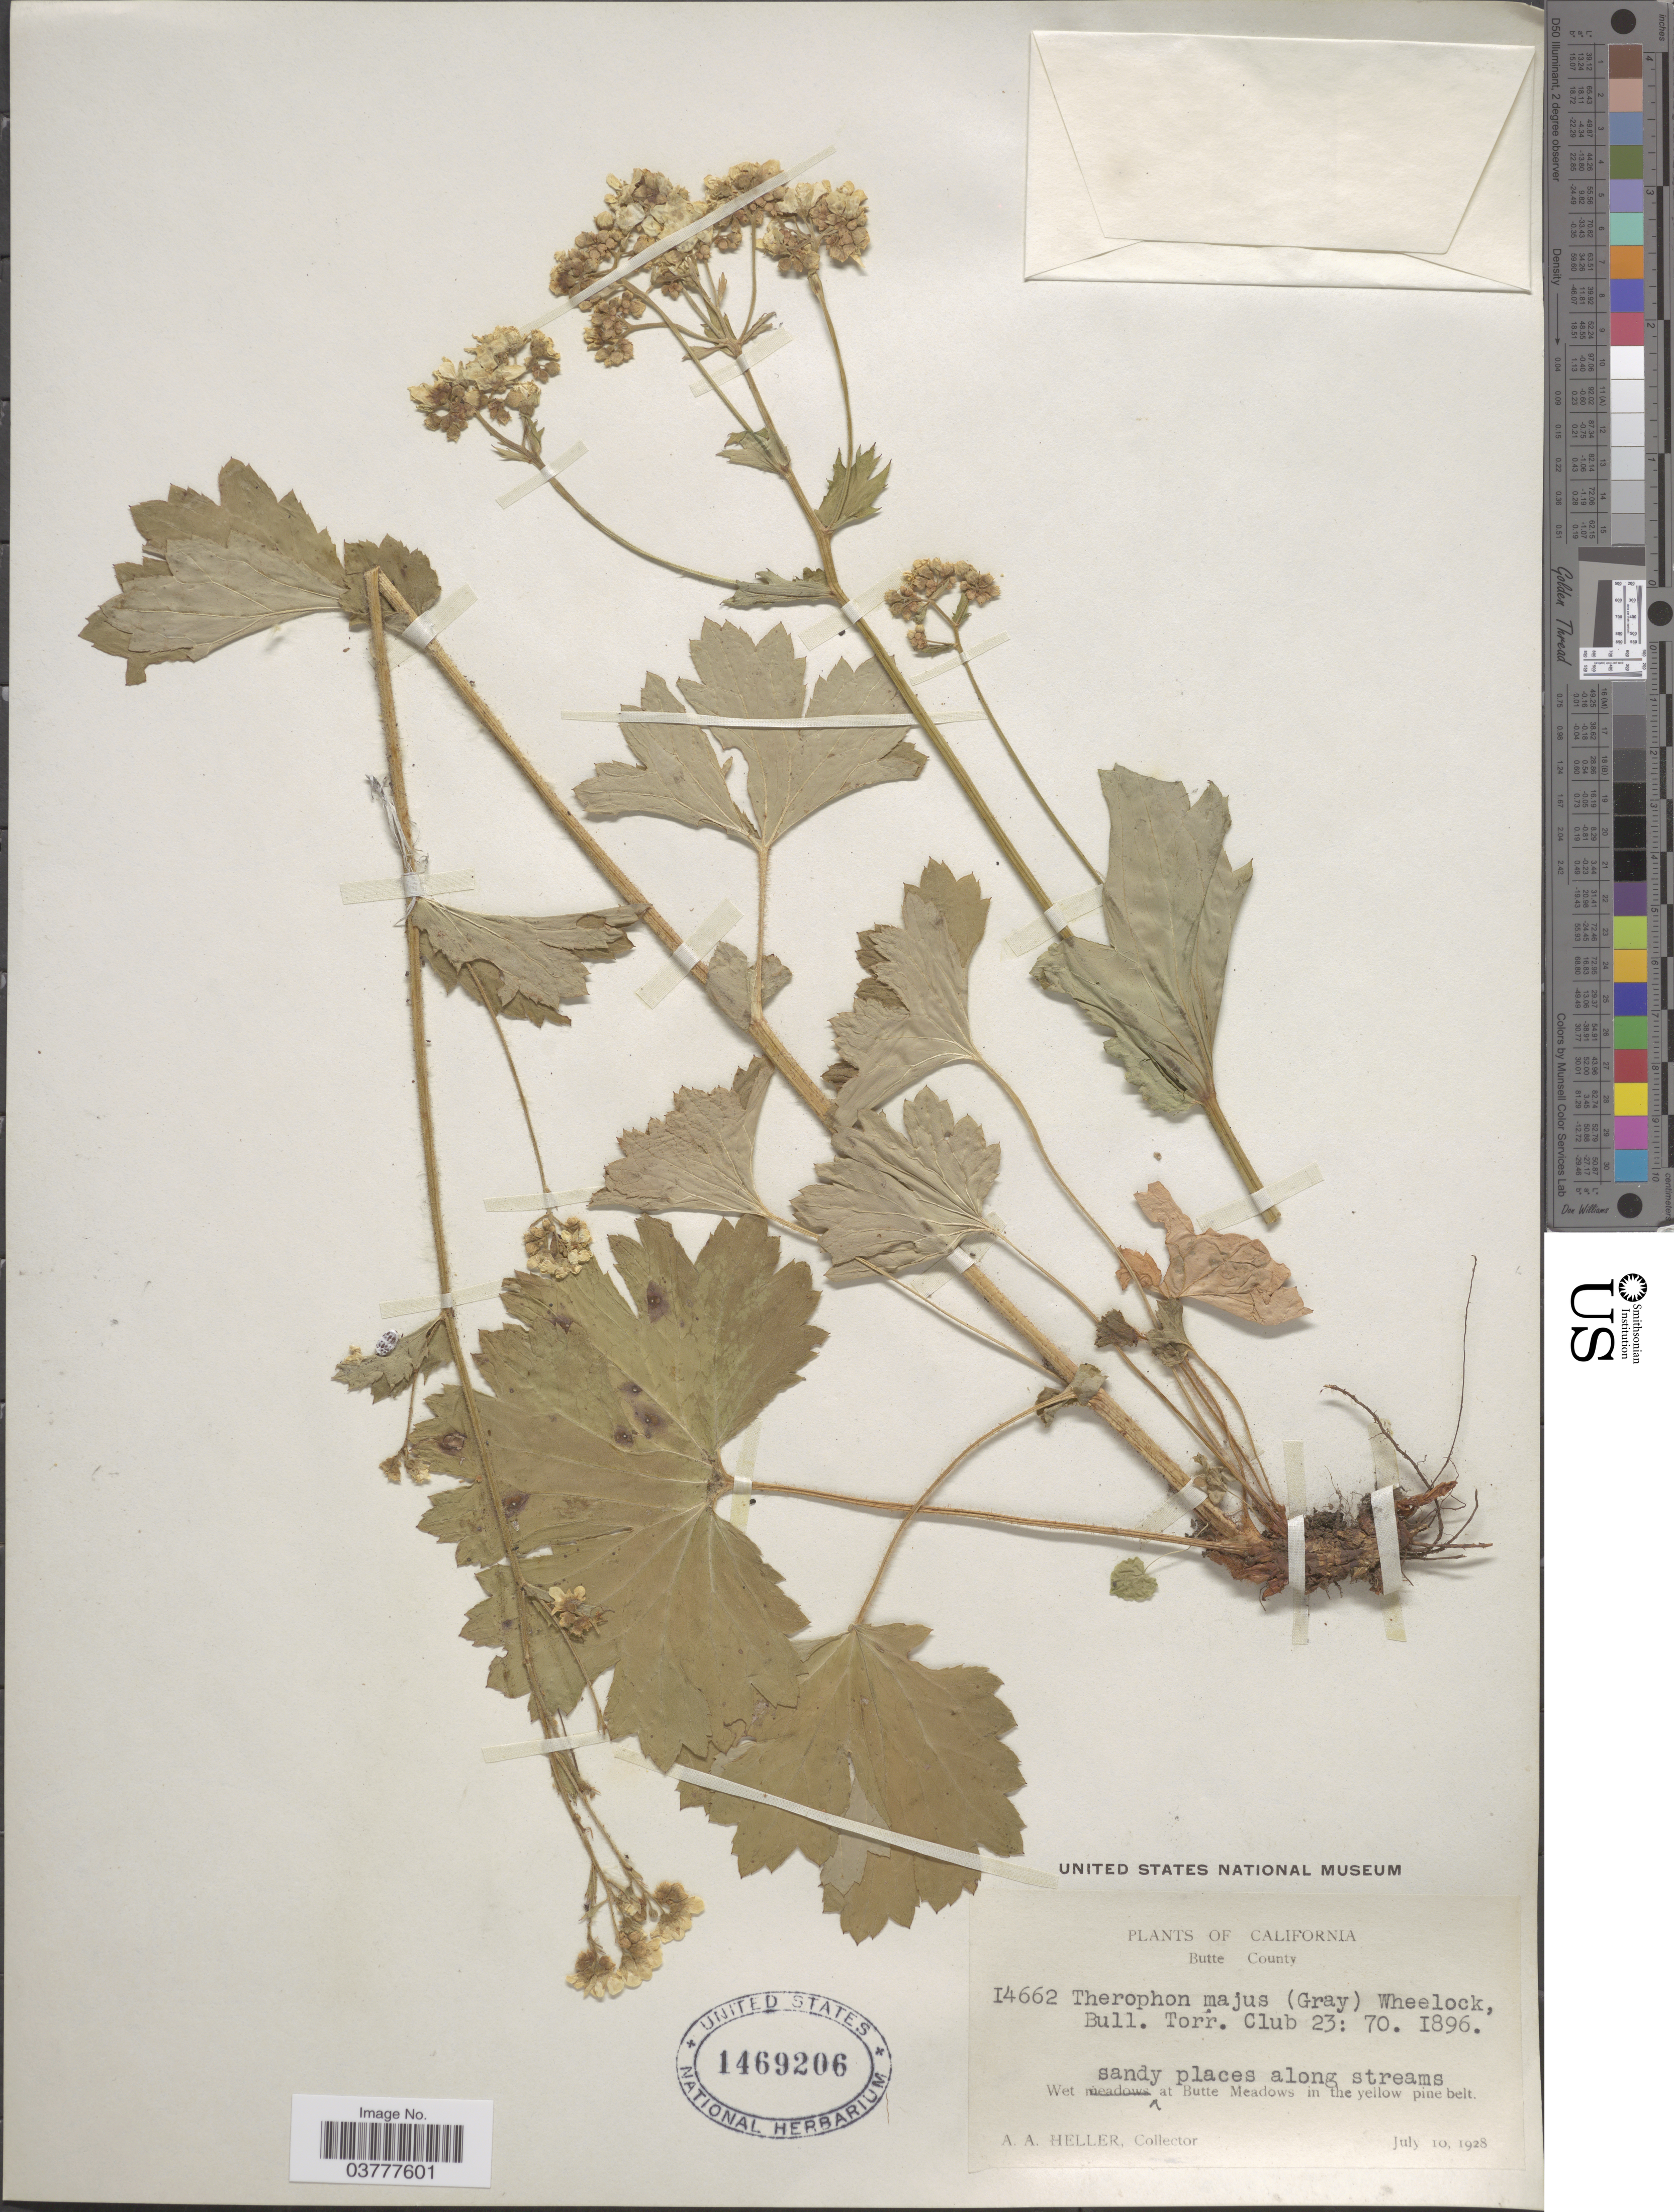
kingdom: Plantae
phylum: Tracheophyta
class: Magnoliopsida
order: Saxifragales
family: Saxifragaceae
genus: Boykinia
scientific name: Boykinia major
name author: A. Gray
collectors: A. A. Heller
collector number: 14662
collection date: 1928-07-10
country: United States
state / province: California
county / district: Butte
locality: Butte County. Butte Meadows in the yellow pine belt.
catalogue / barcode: US 1469206